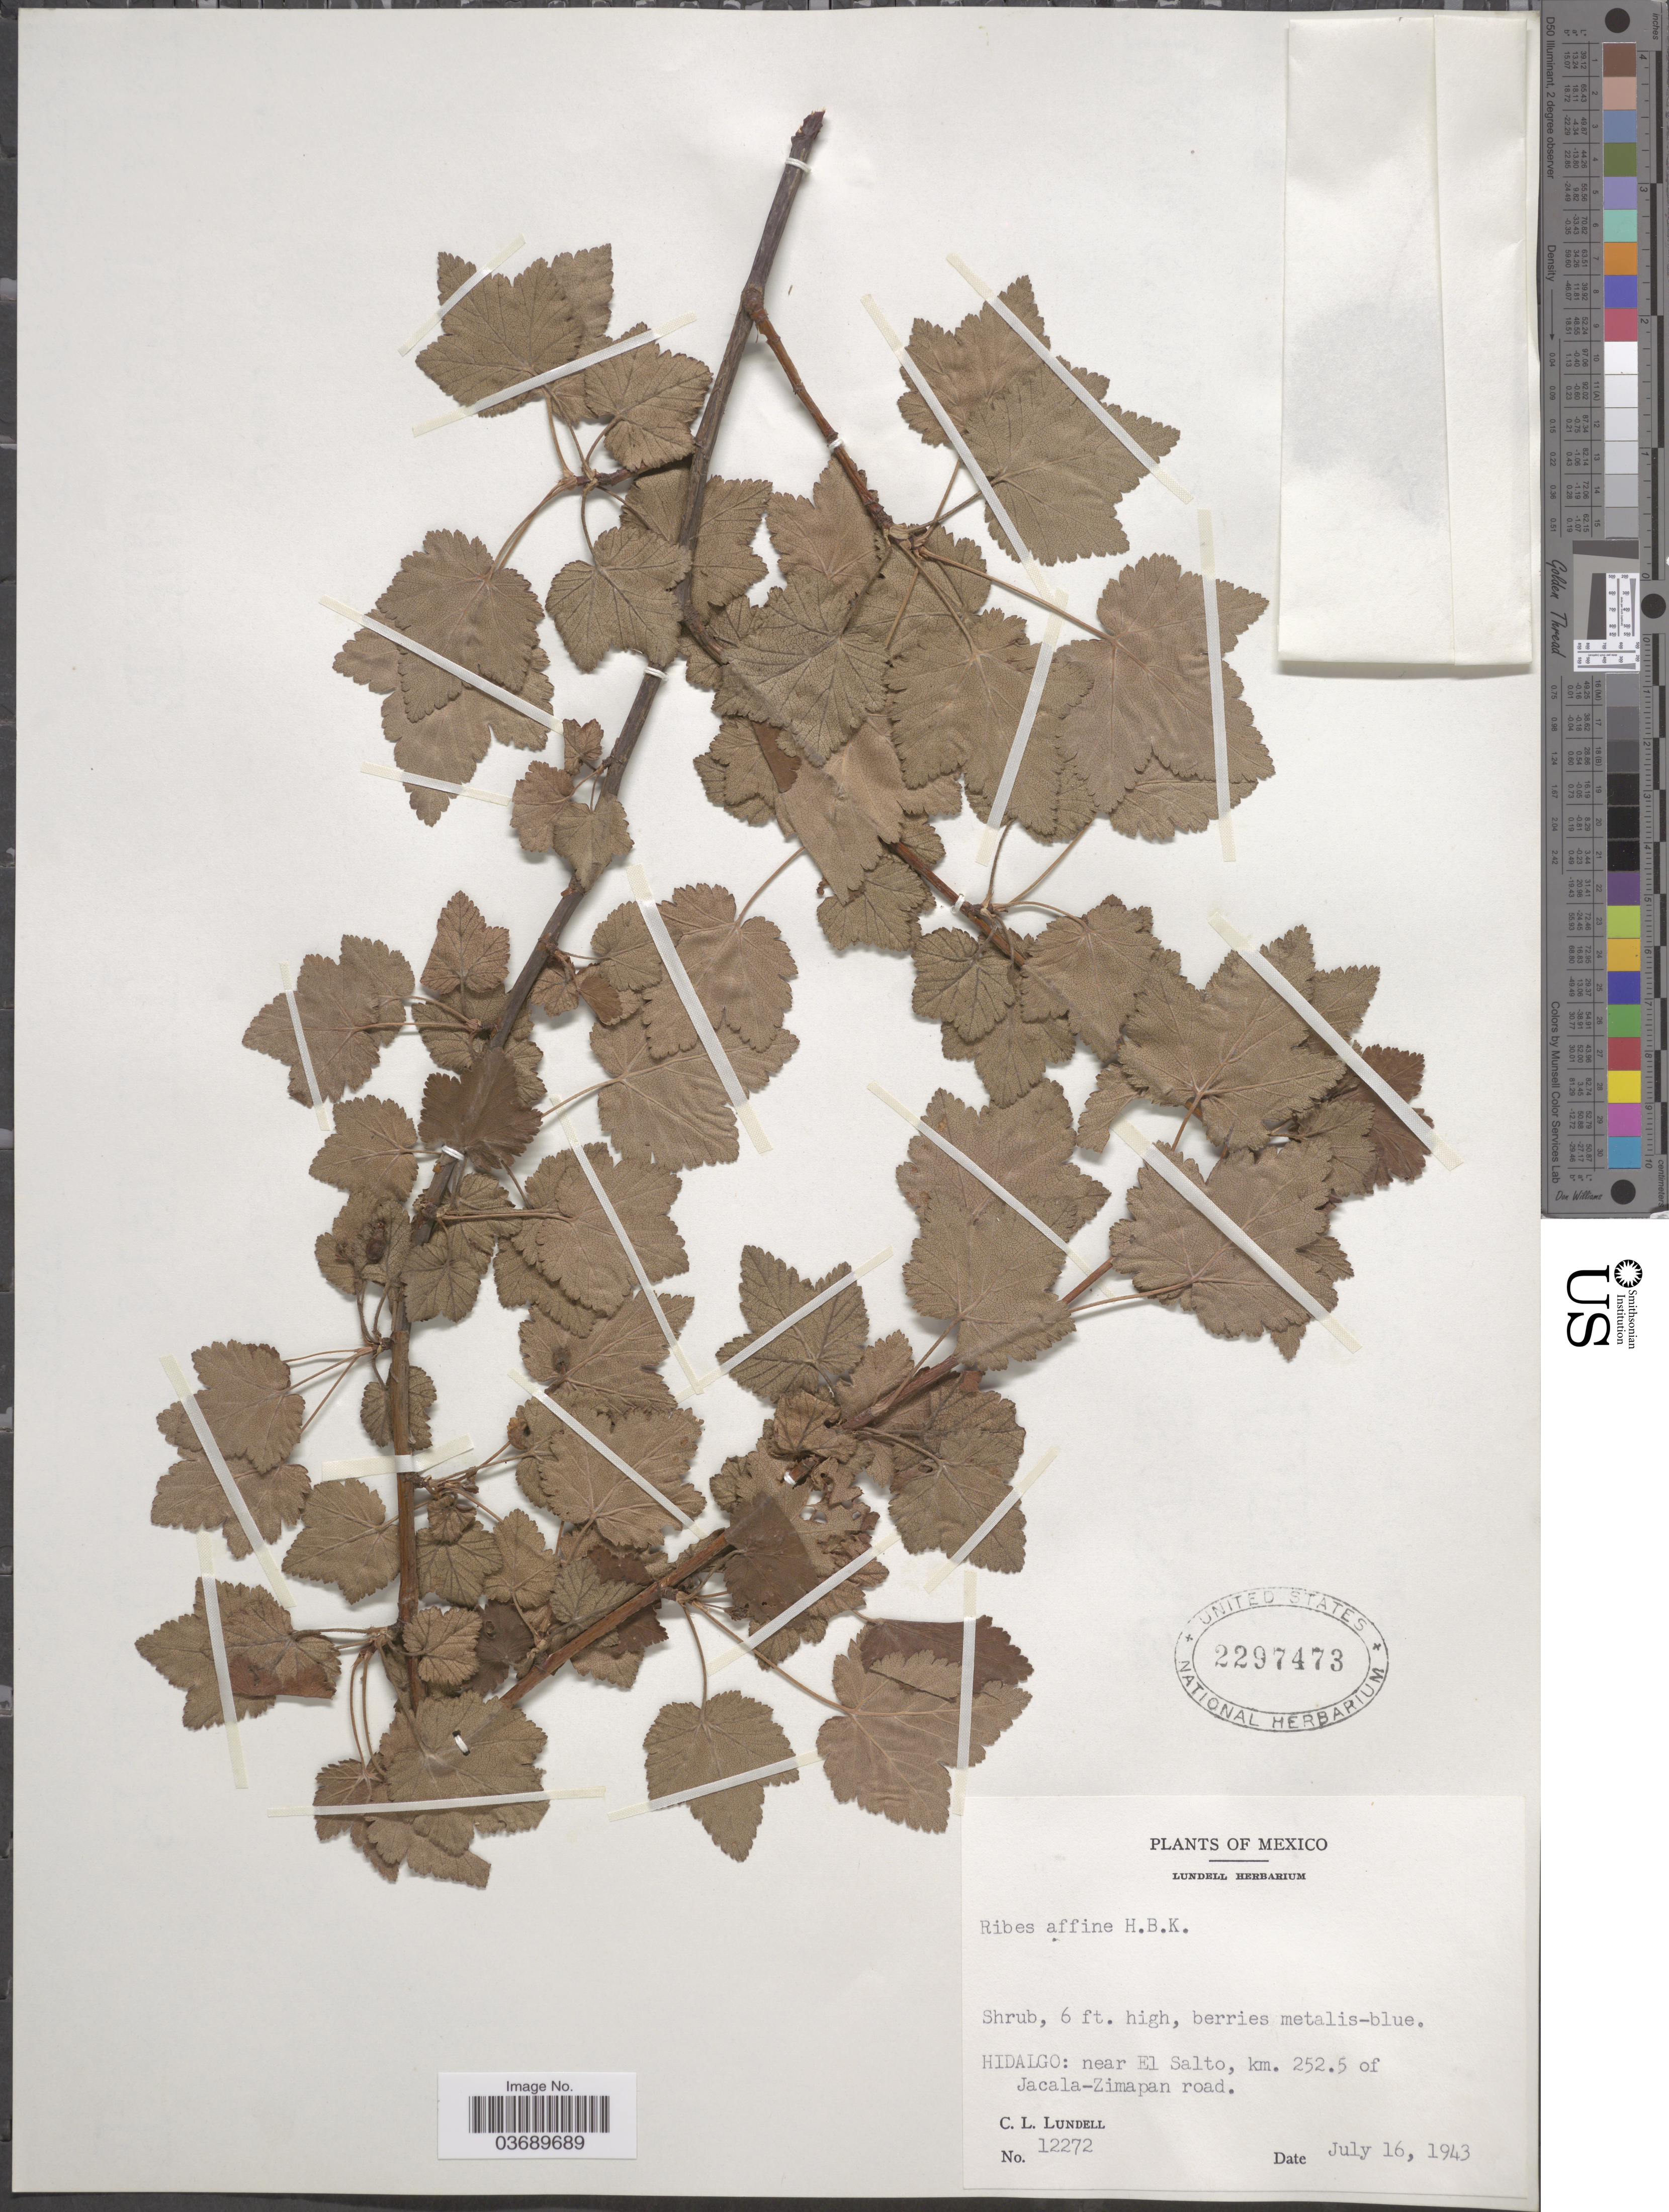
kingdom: Plantae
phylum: Tracheophyta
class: Magnoliopsida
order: Saxifragales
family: Grossulariaceae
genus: Ribes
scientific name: Ribes affine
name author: Kunth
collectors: C. L. Lundell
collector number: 12272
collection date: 1943-07-16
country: Mexico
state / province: Hidalgo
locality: Near El Salto, km. 252.5 of Jacala-Zimapan road.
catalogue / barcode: US 2297473